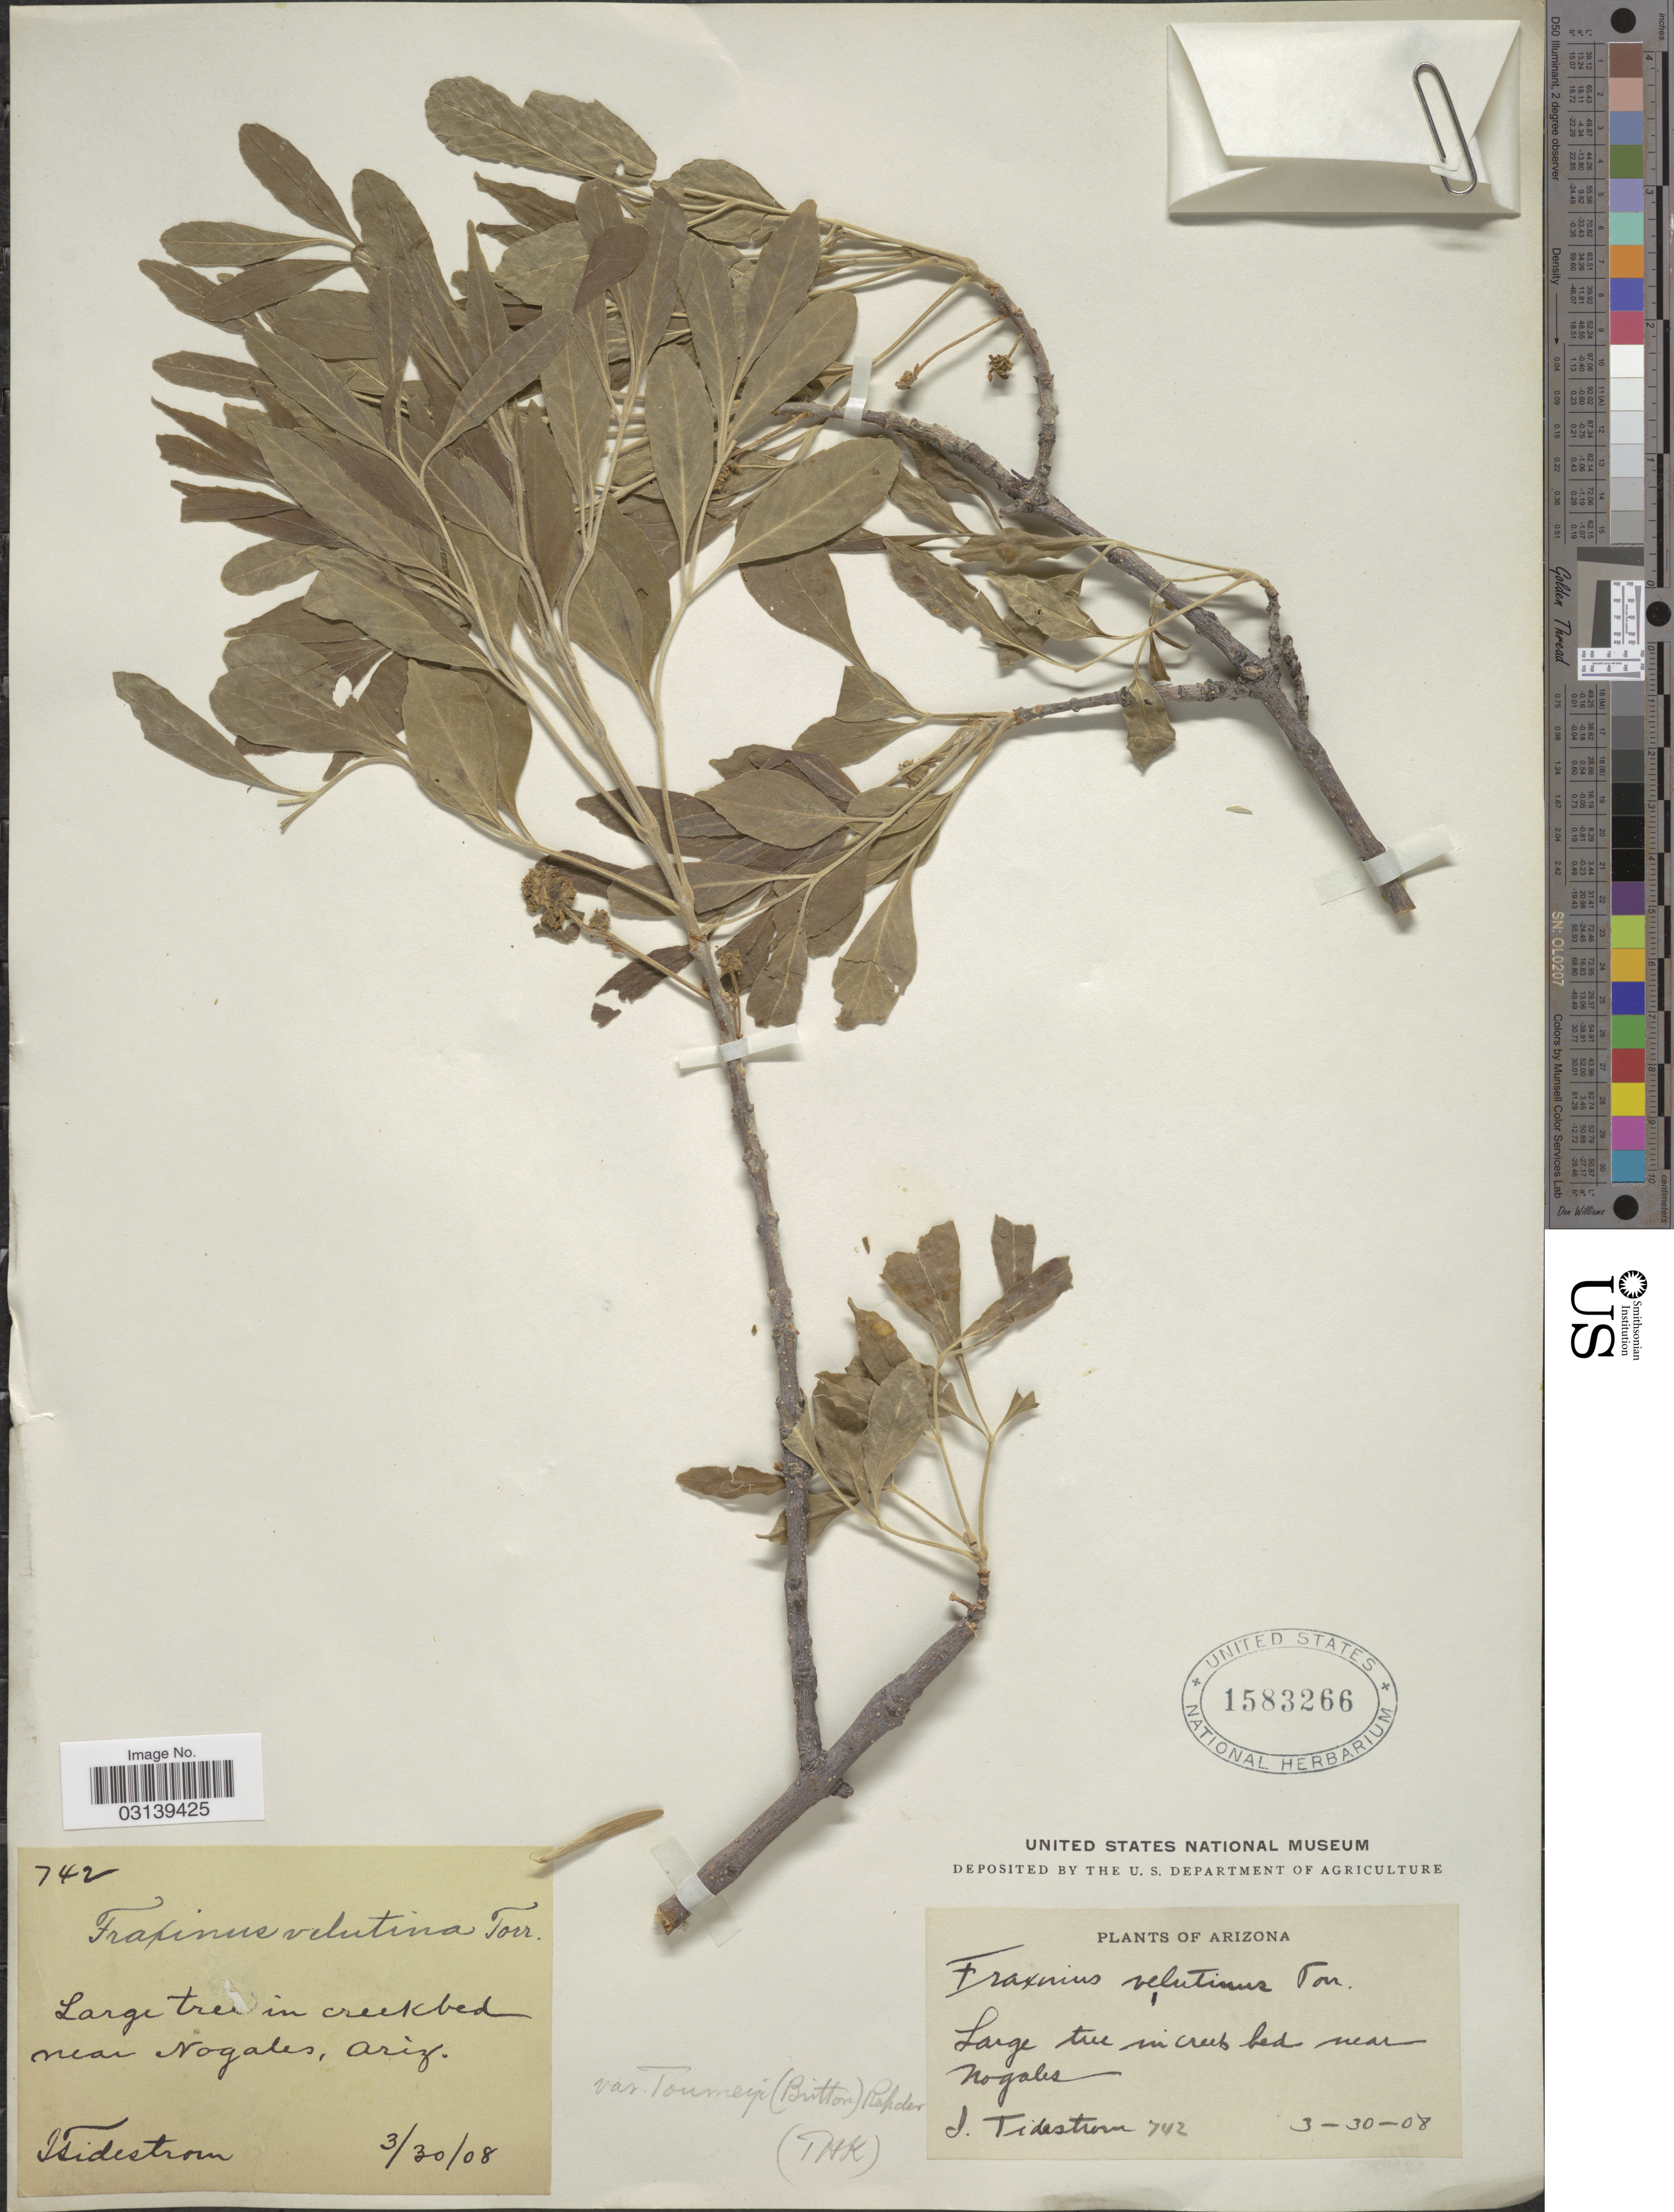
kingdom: Plantae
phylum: Tracheophyta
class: Magnoliopsida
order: Lamiales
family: Oleaceae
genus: Fraxinus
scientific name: Fraxinus velutina var. toumeyi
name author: (Britton) Rehder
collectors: J. Tidestrom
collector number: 742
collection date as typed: Transcribed d/m/y: 30/3/8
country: United States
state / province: Arizona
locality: Large tree in creekbed near Nogales.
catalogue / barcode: US 1583266